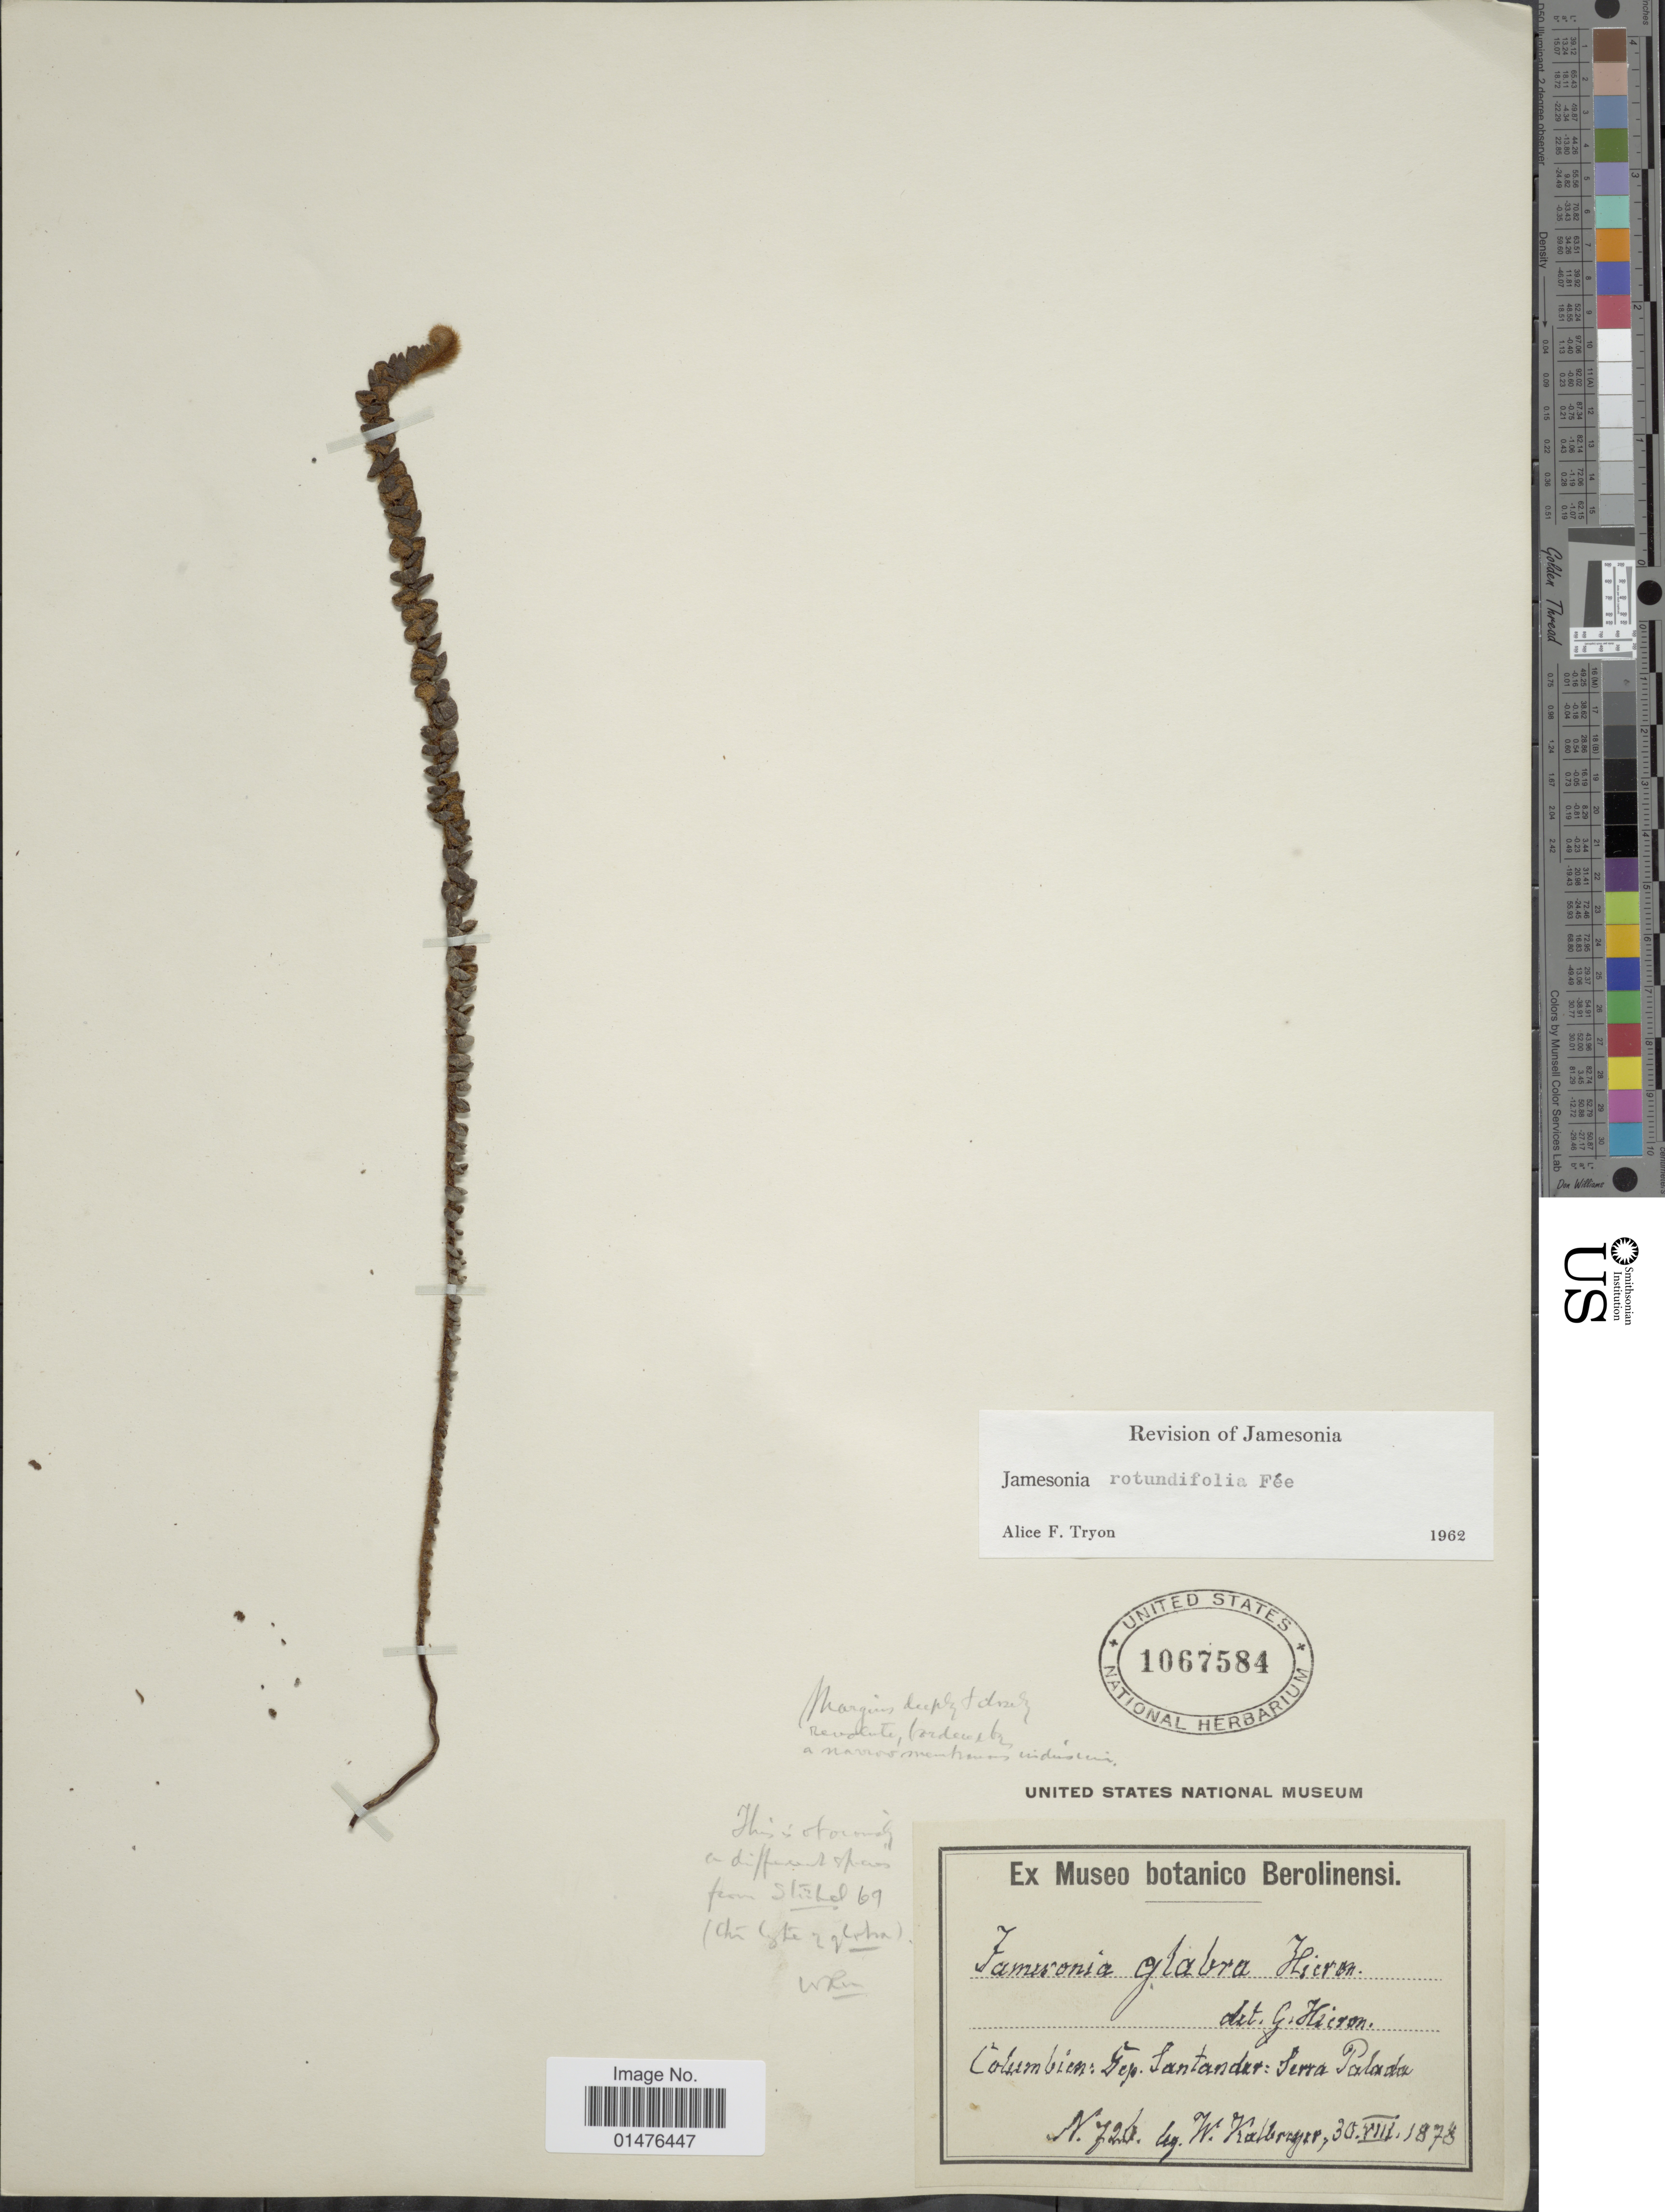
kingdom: Plantae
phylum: Tracheophyta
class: Polypodiopsida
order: Polypodiales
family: Pteridaceae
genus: Jamesonia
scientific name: Jamesonia rotundifolia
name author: Fée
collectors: W. Kalbreyer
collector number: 726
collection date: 1878-08-30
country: Colombia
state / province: Santander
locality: Serra Palada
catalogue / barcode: US 1067584